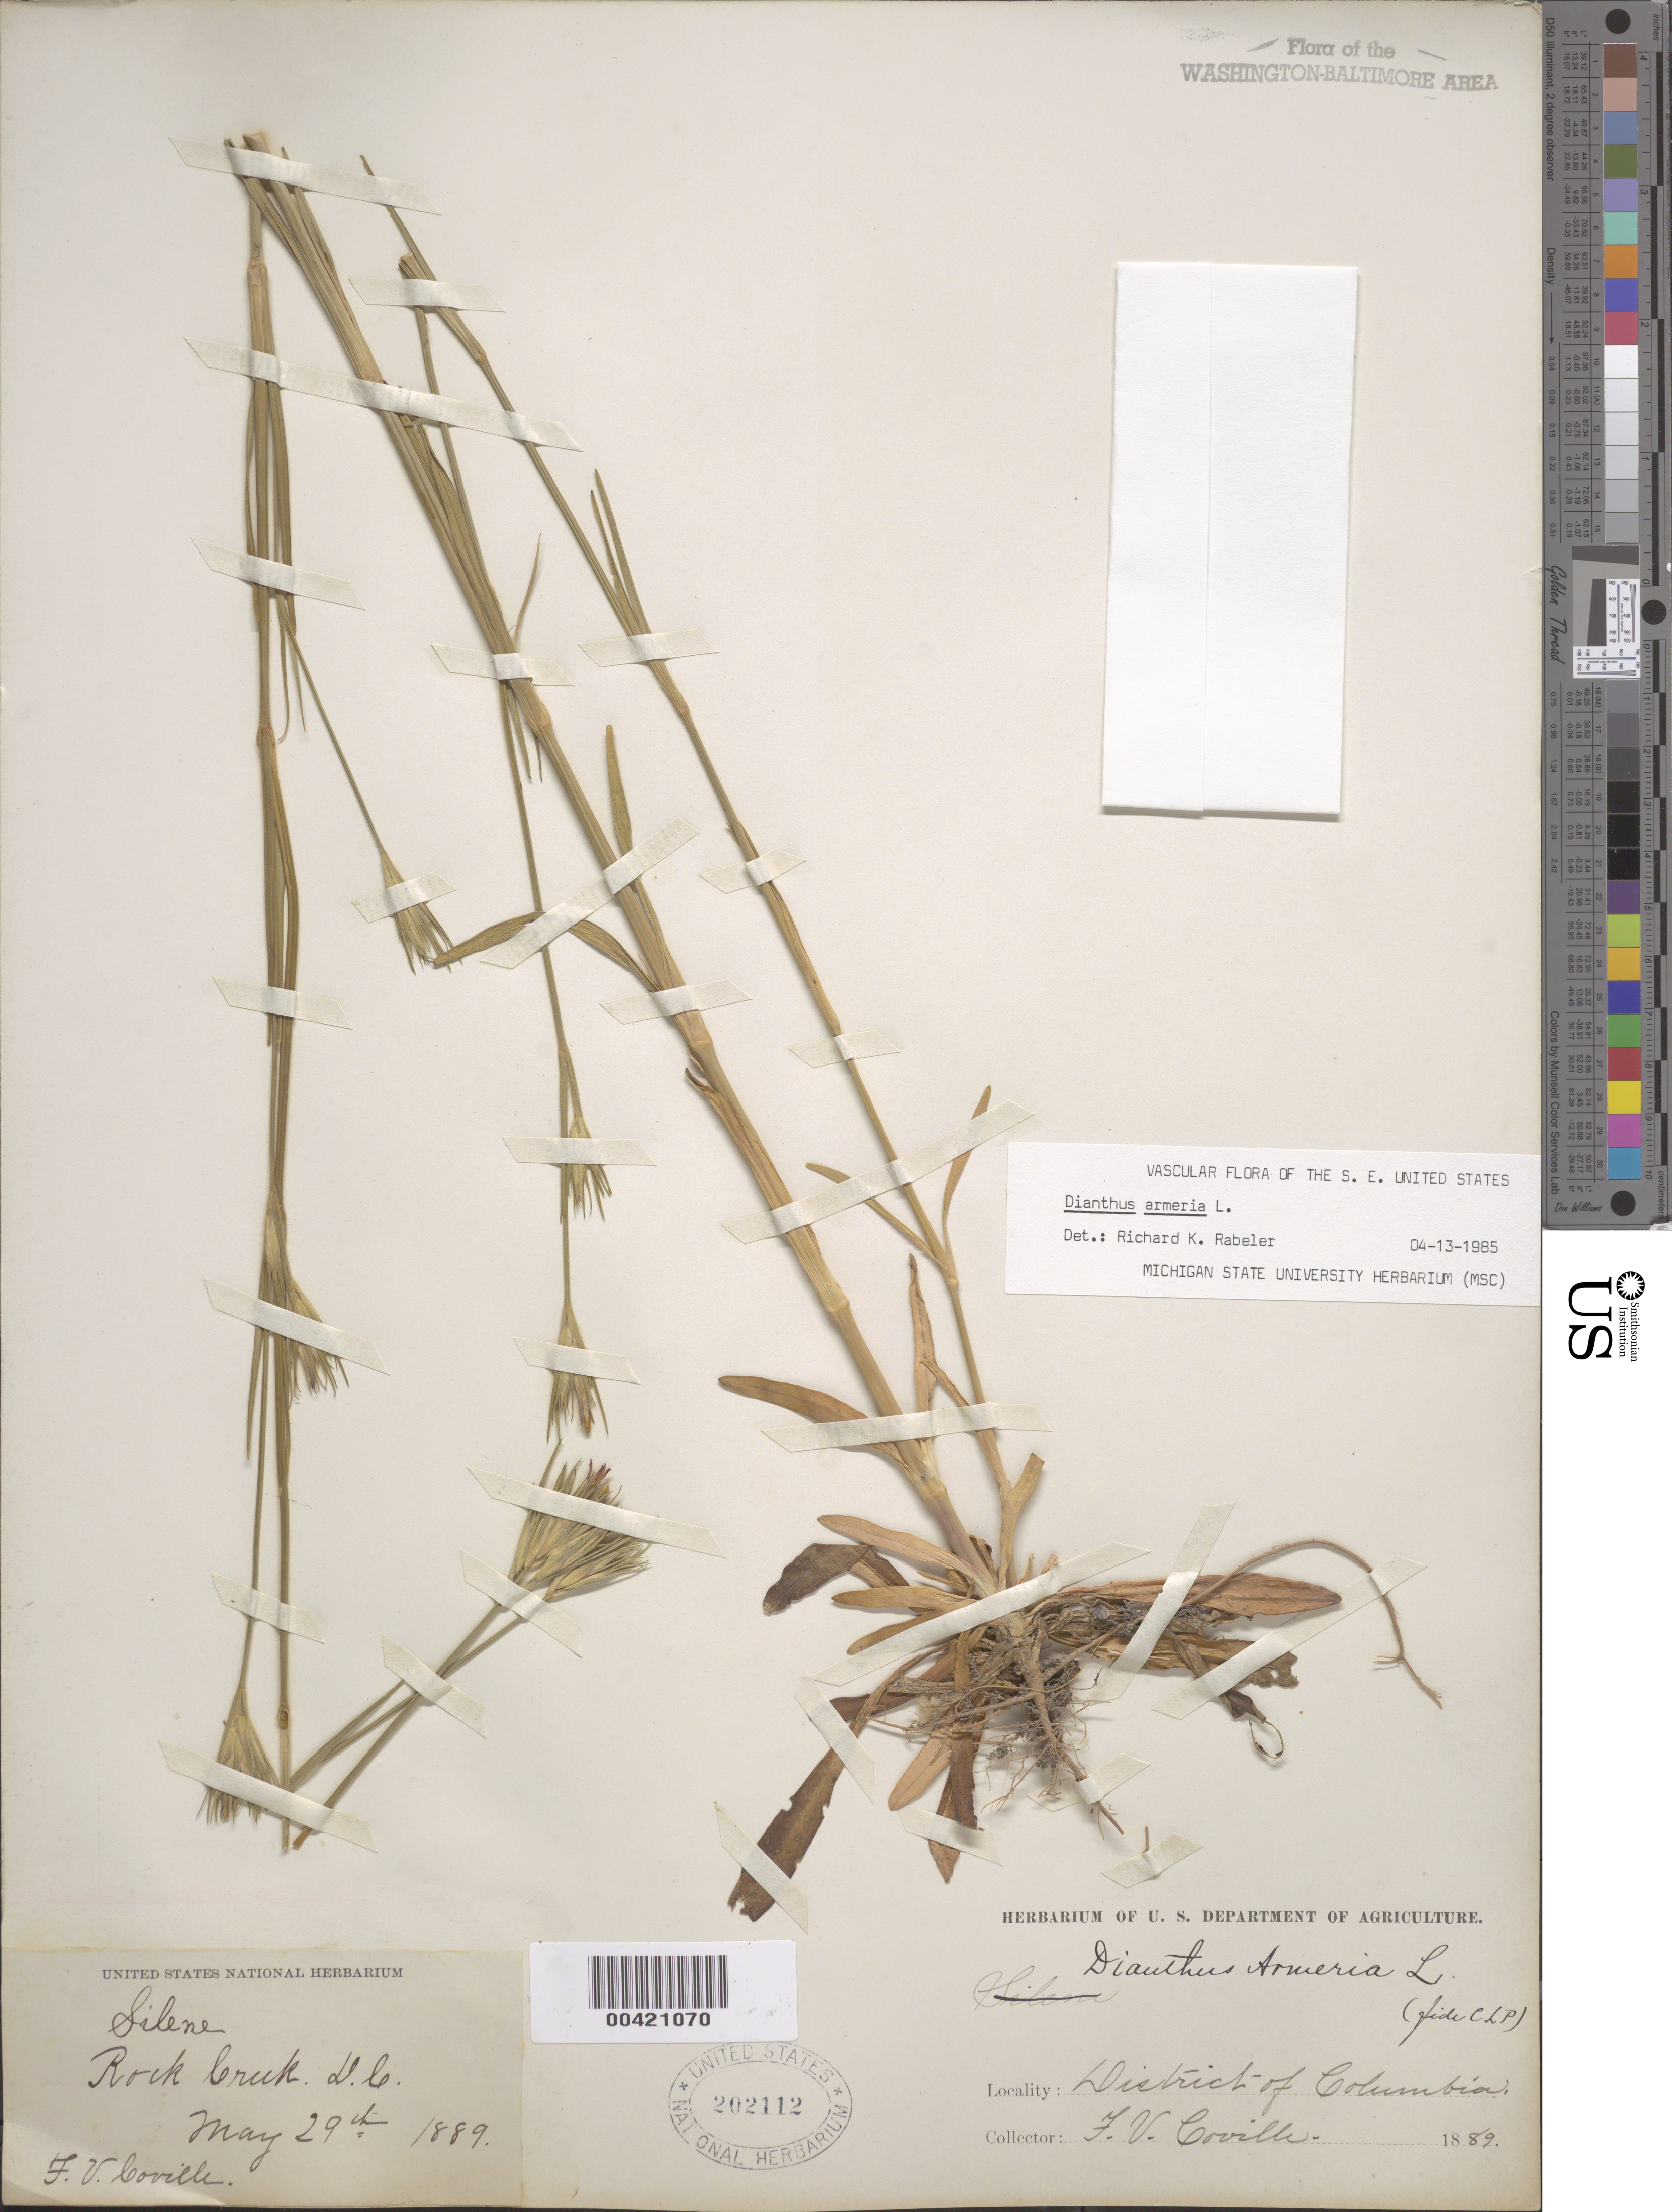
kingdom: Plantae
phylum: Tracheophyta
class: Magnoliopsida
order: Caryophyllales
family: Caryophyllaceae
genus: Dianthus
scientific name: Dianthus armeria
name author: L.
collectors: F. V. Coville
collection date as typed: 29 May 1889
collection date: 1889-05-29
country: United States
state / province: District of Columbia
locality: Rock Creek Rock Creek Park & vicinity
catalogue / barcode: US 202112